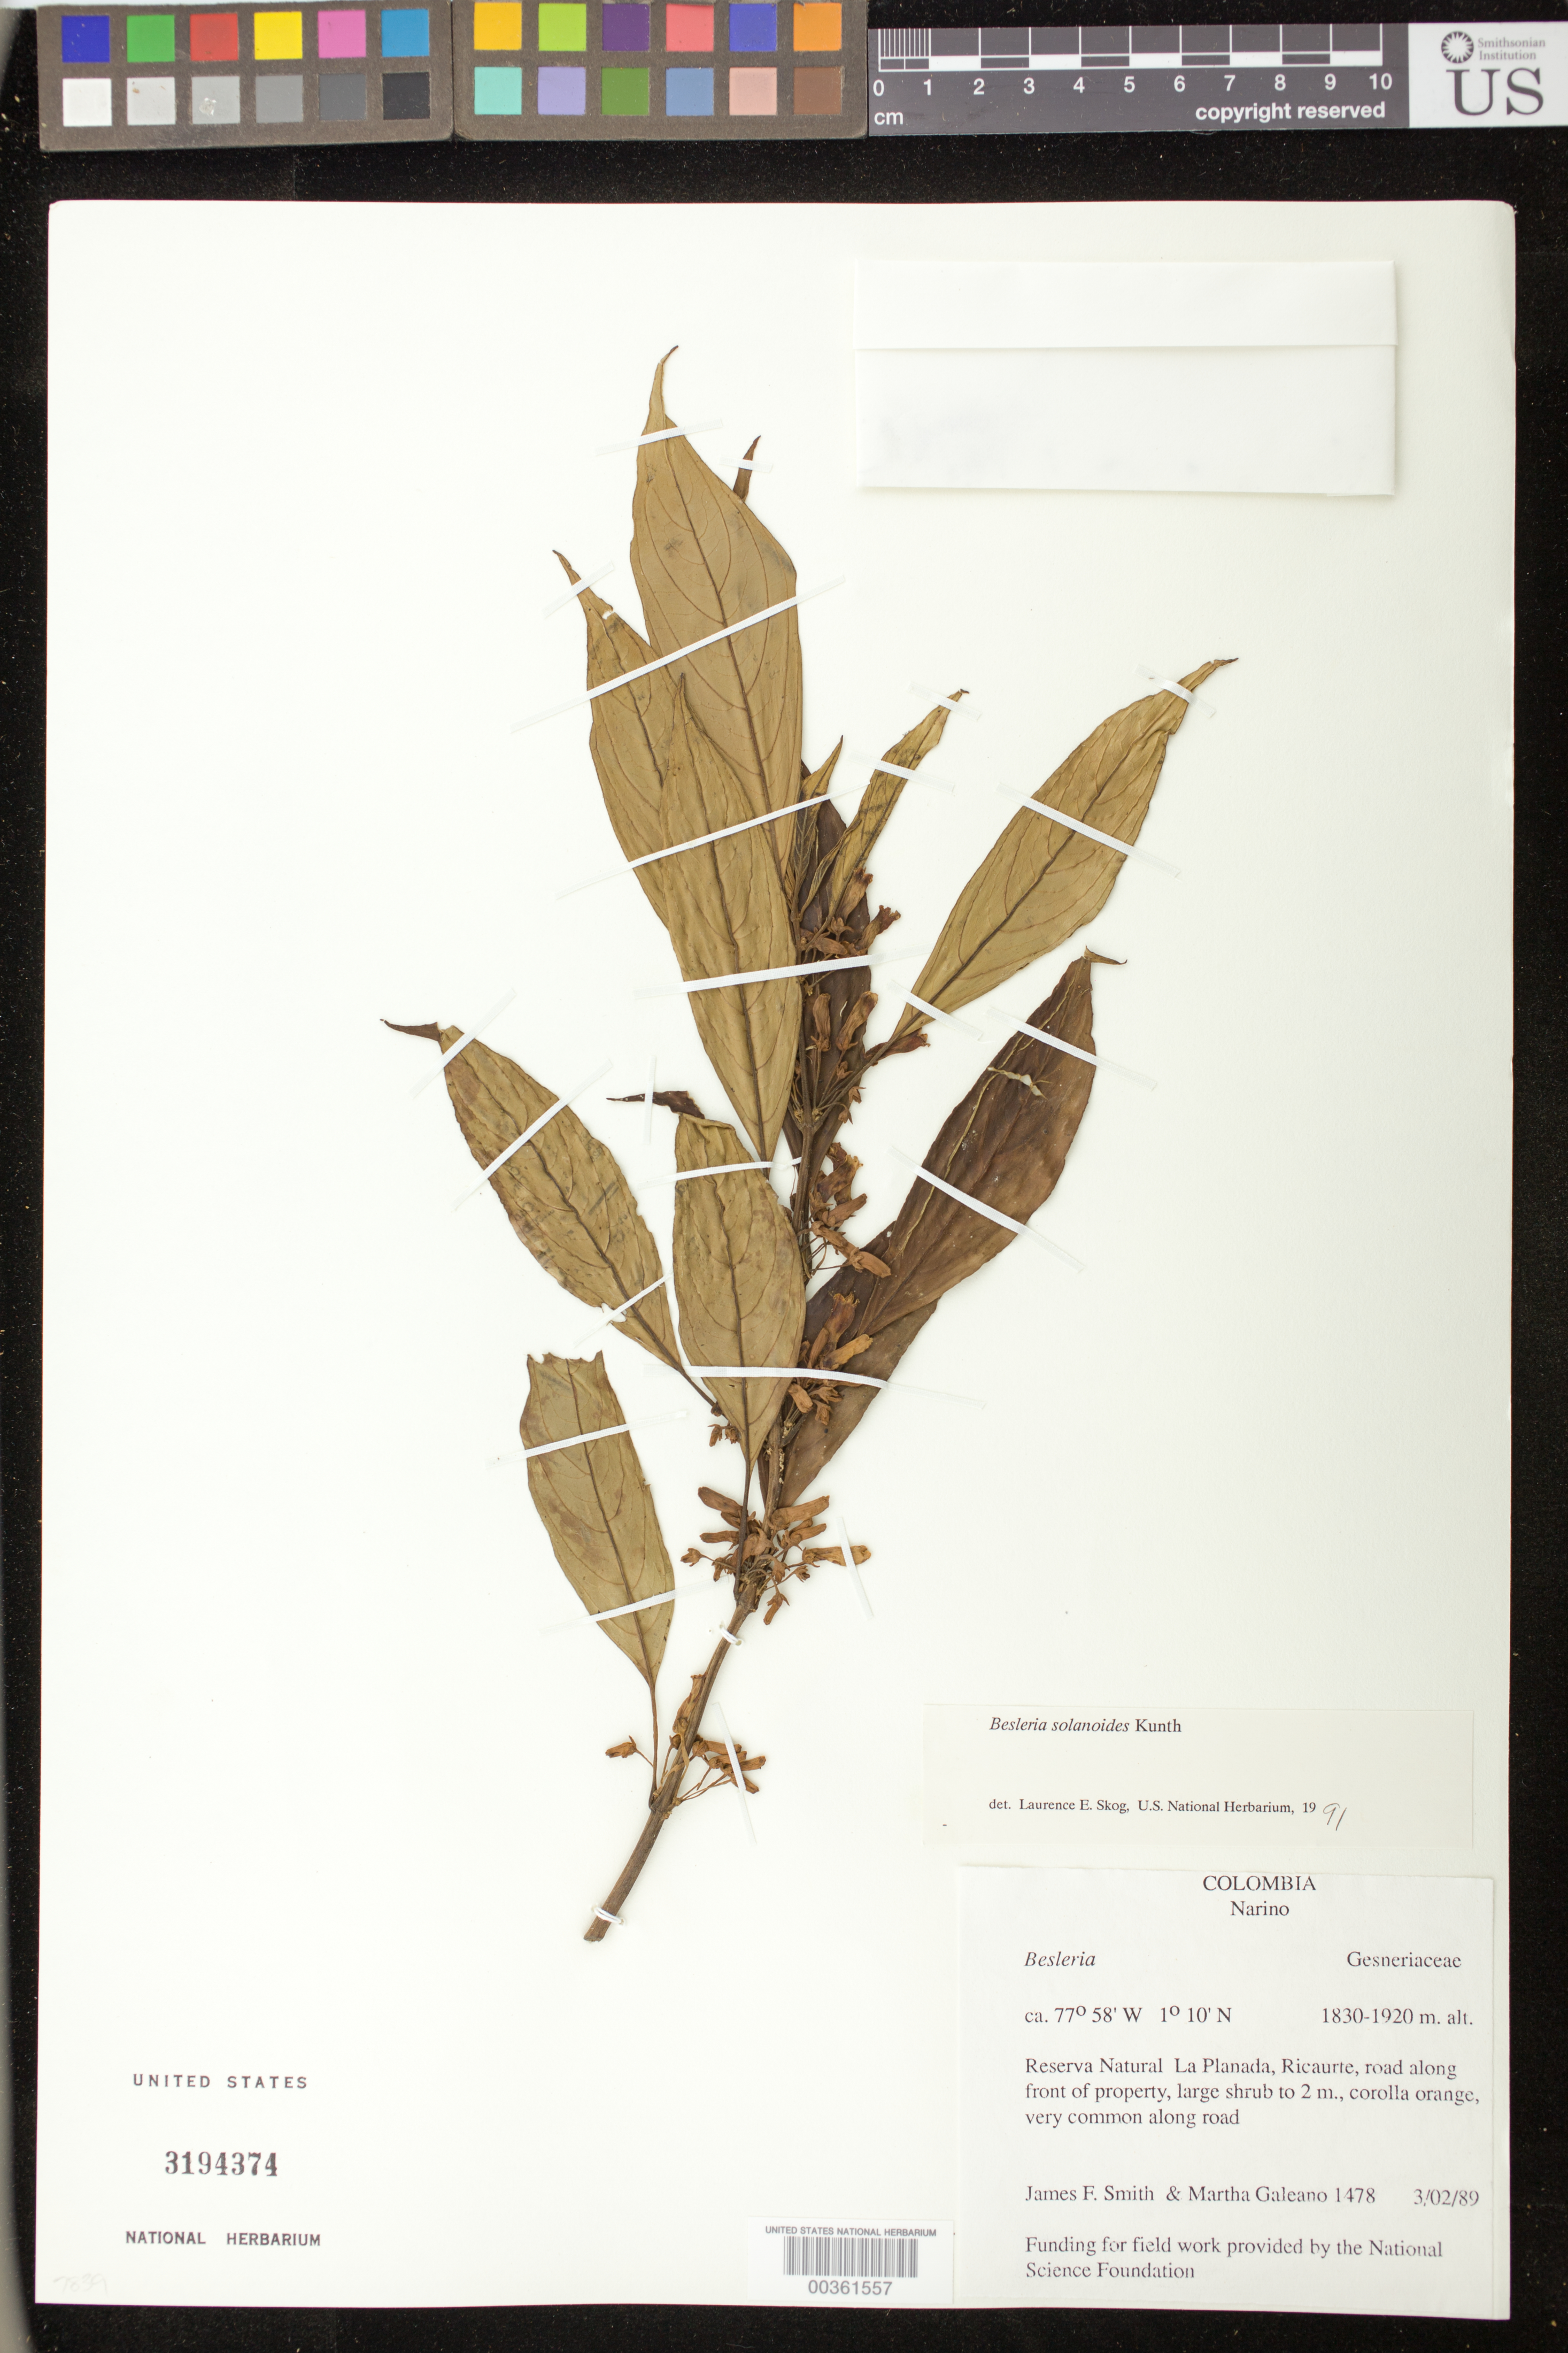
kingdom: Plantae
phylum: Tracheophyta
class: Magnoliopsida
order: Lamiales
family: Gesneriaceae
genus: Besleria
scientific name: Besleria solanoides var. solanoides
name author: Kunth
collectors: J. Smith & M. Galeano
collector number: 1478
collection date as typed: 02 Mar 1989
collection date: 1989-03-02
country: Colombia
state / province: Nariño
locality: Reserva Natural La Planada, Ricaurte, road along front of property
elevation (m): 1830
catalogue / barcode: US 3194374